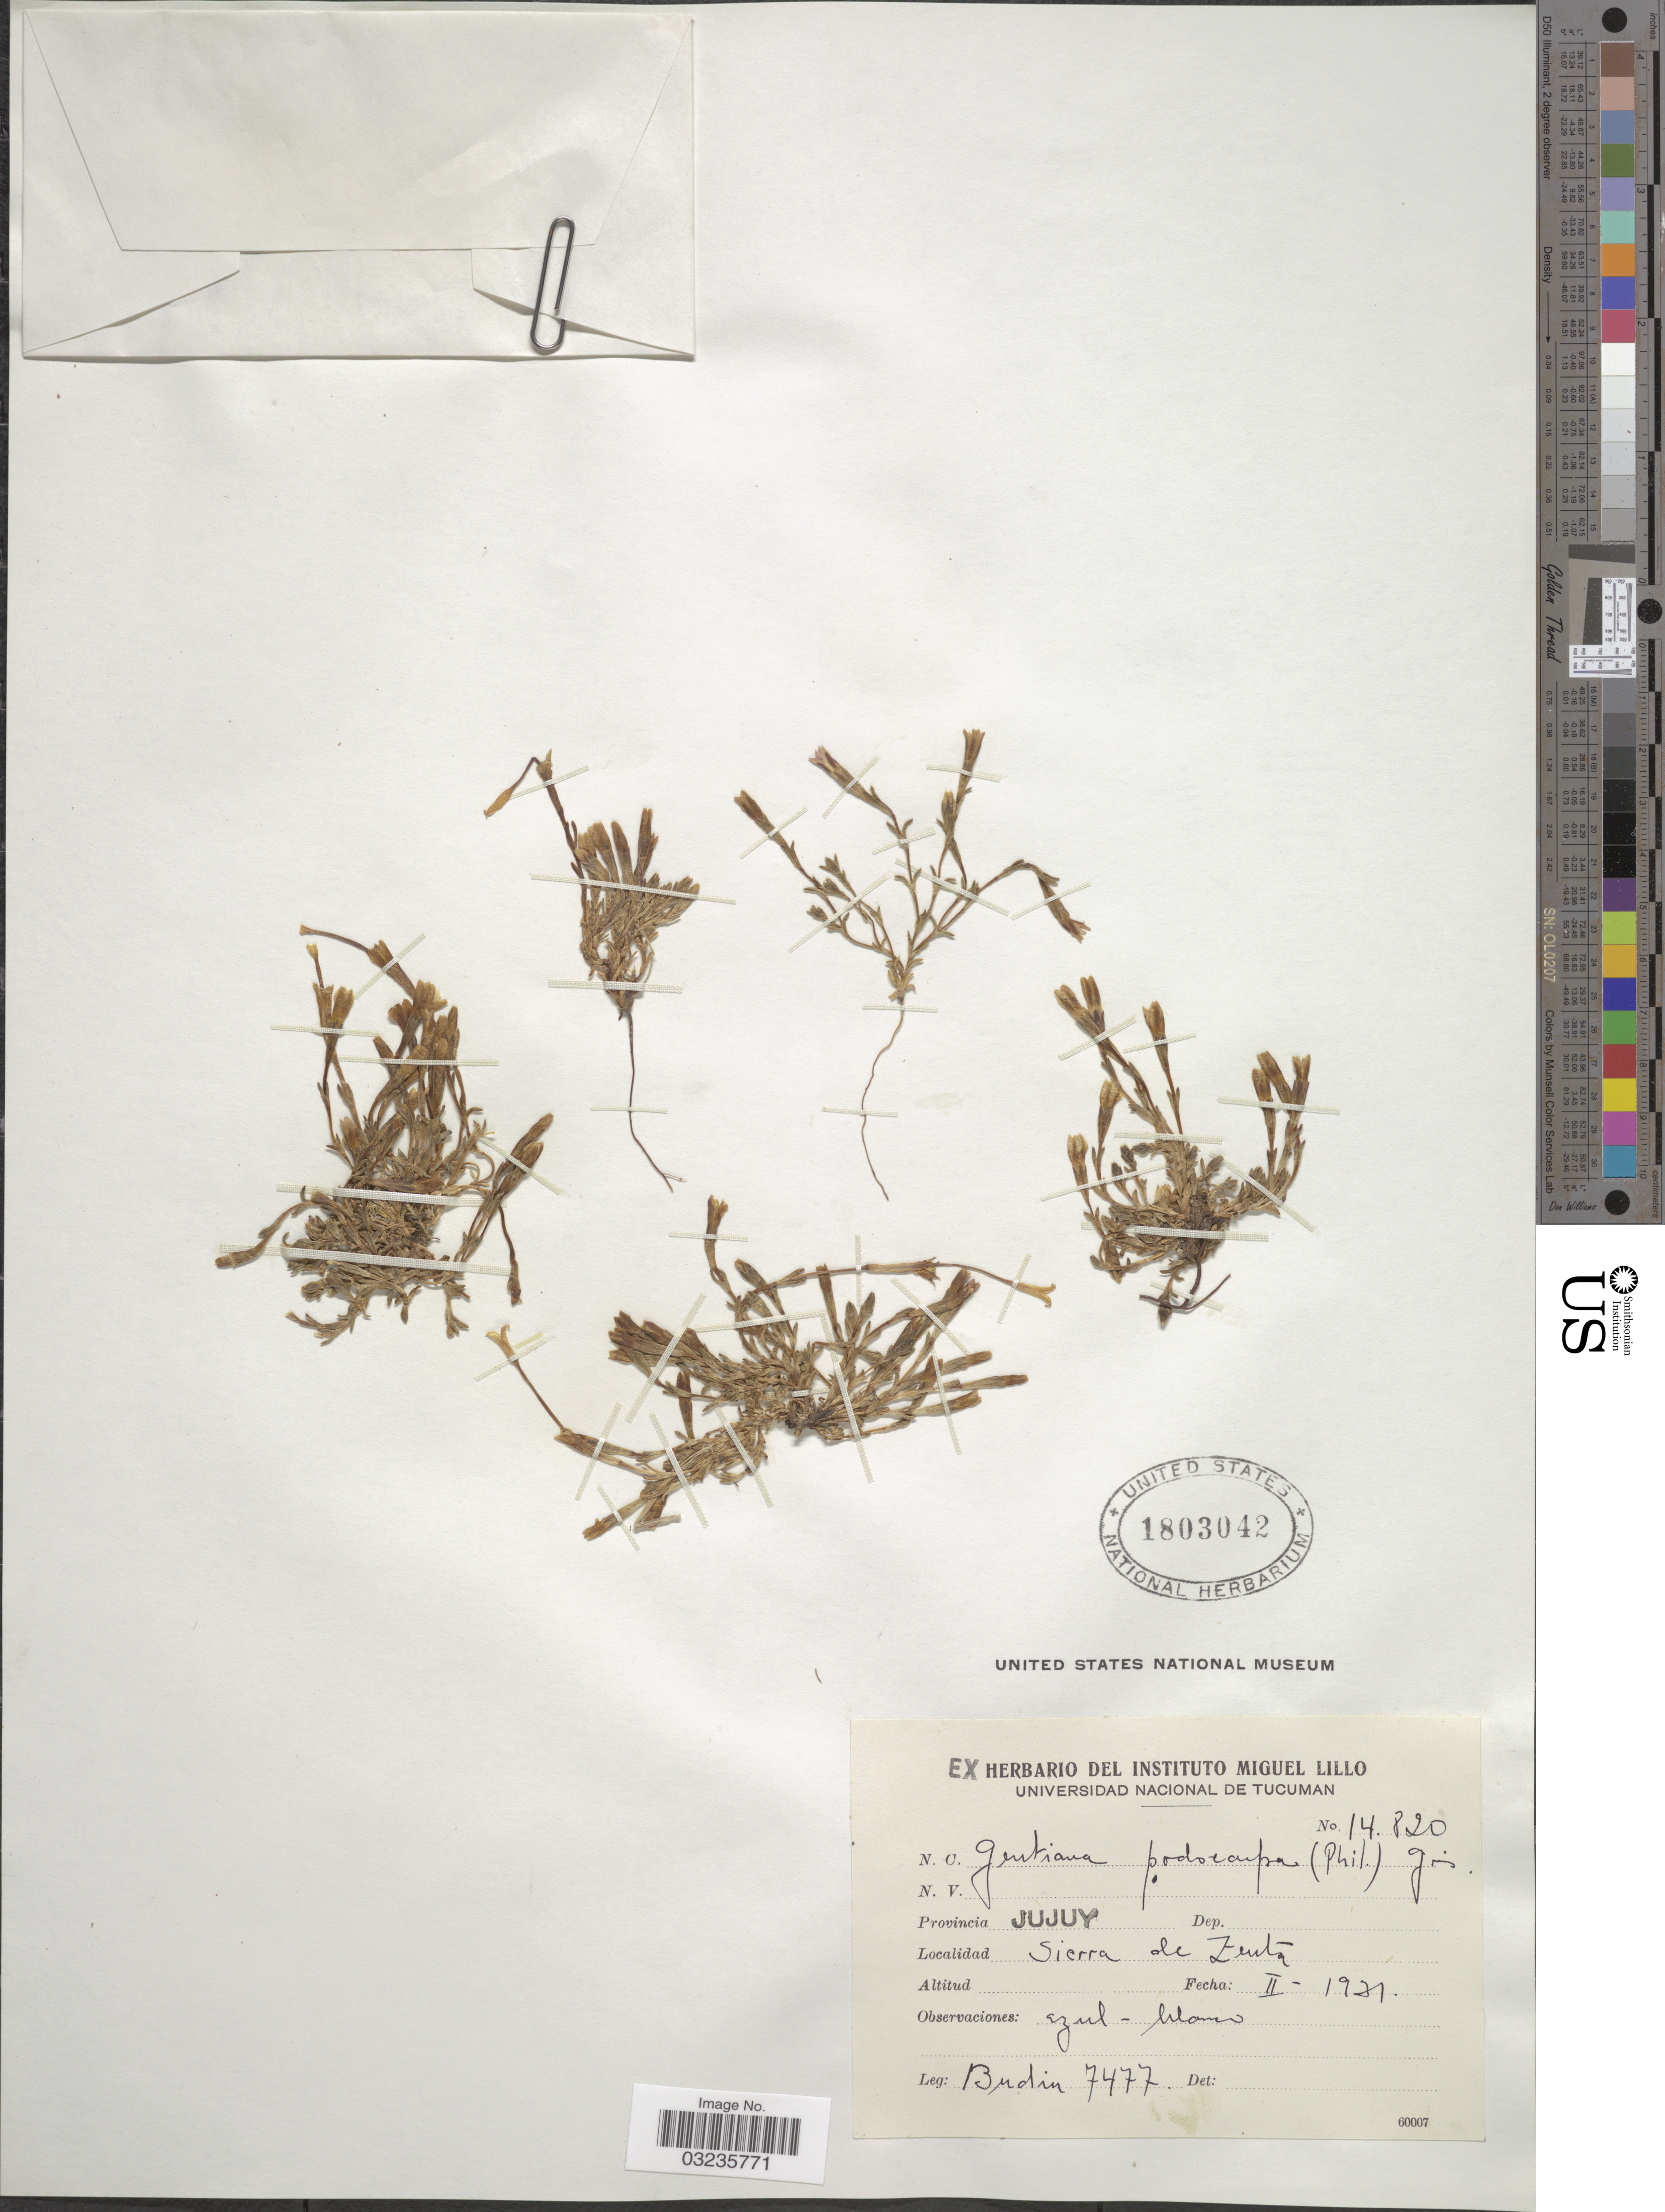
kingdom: Plantae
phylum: Tracheophyta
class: Magnoliopsida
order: Gentianales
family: Gentianaceae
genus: Gentiana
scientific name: Gentiana podocarpa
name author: (Phil.) Griseb.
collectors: Budin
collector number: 7477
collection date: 1931-02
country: Argentina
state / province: Jujuy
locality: Sierra de Zenta.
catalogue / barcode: US 1803042